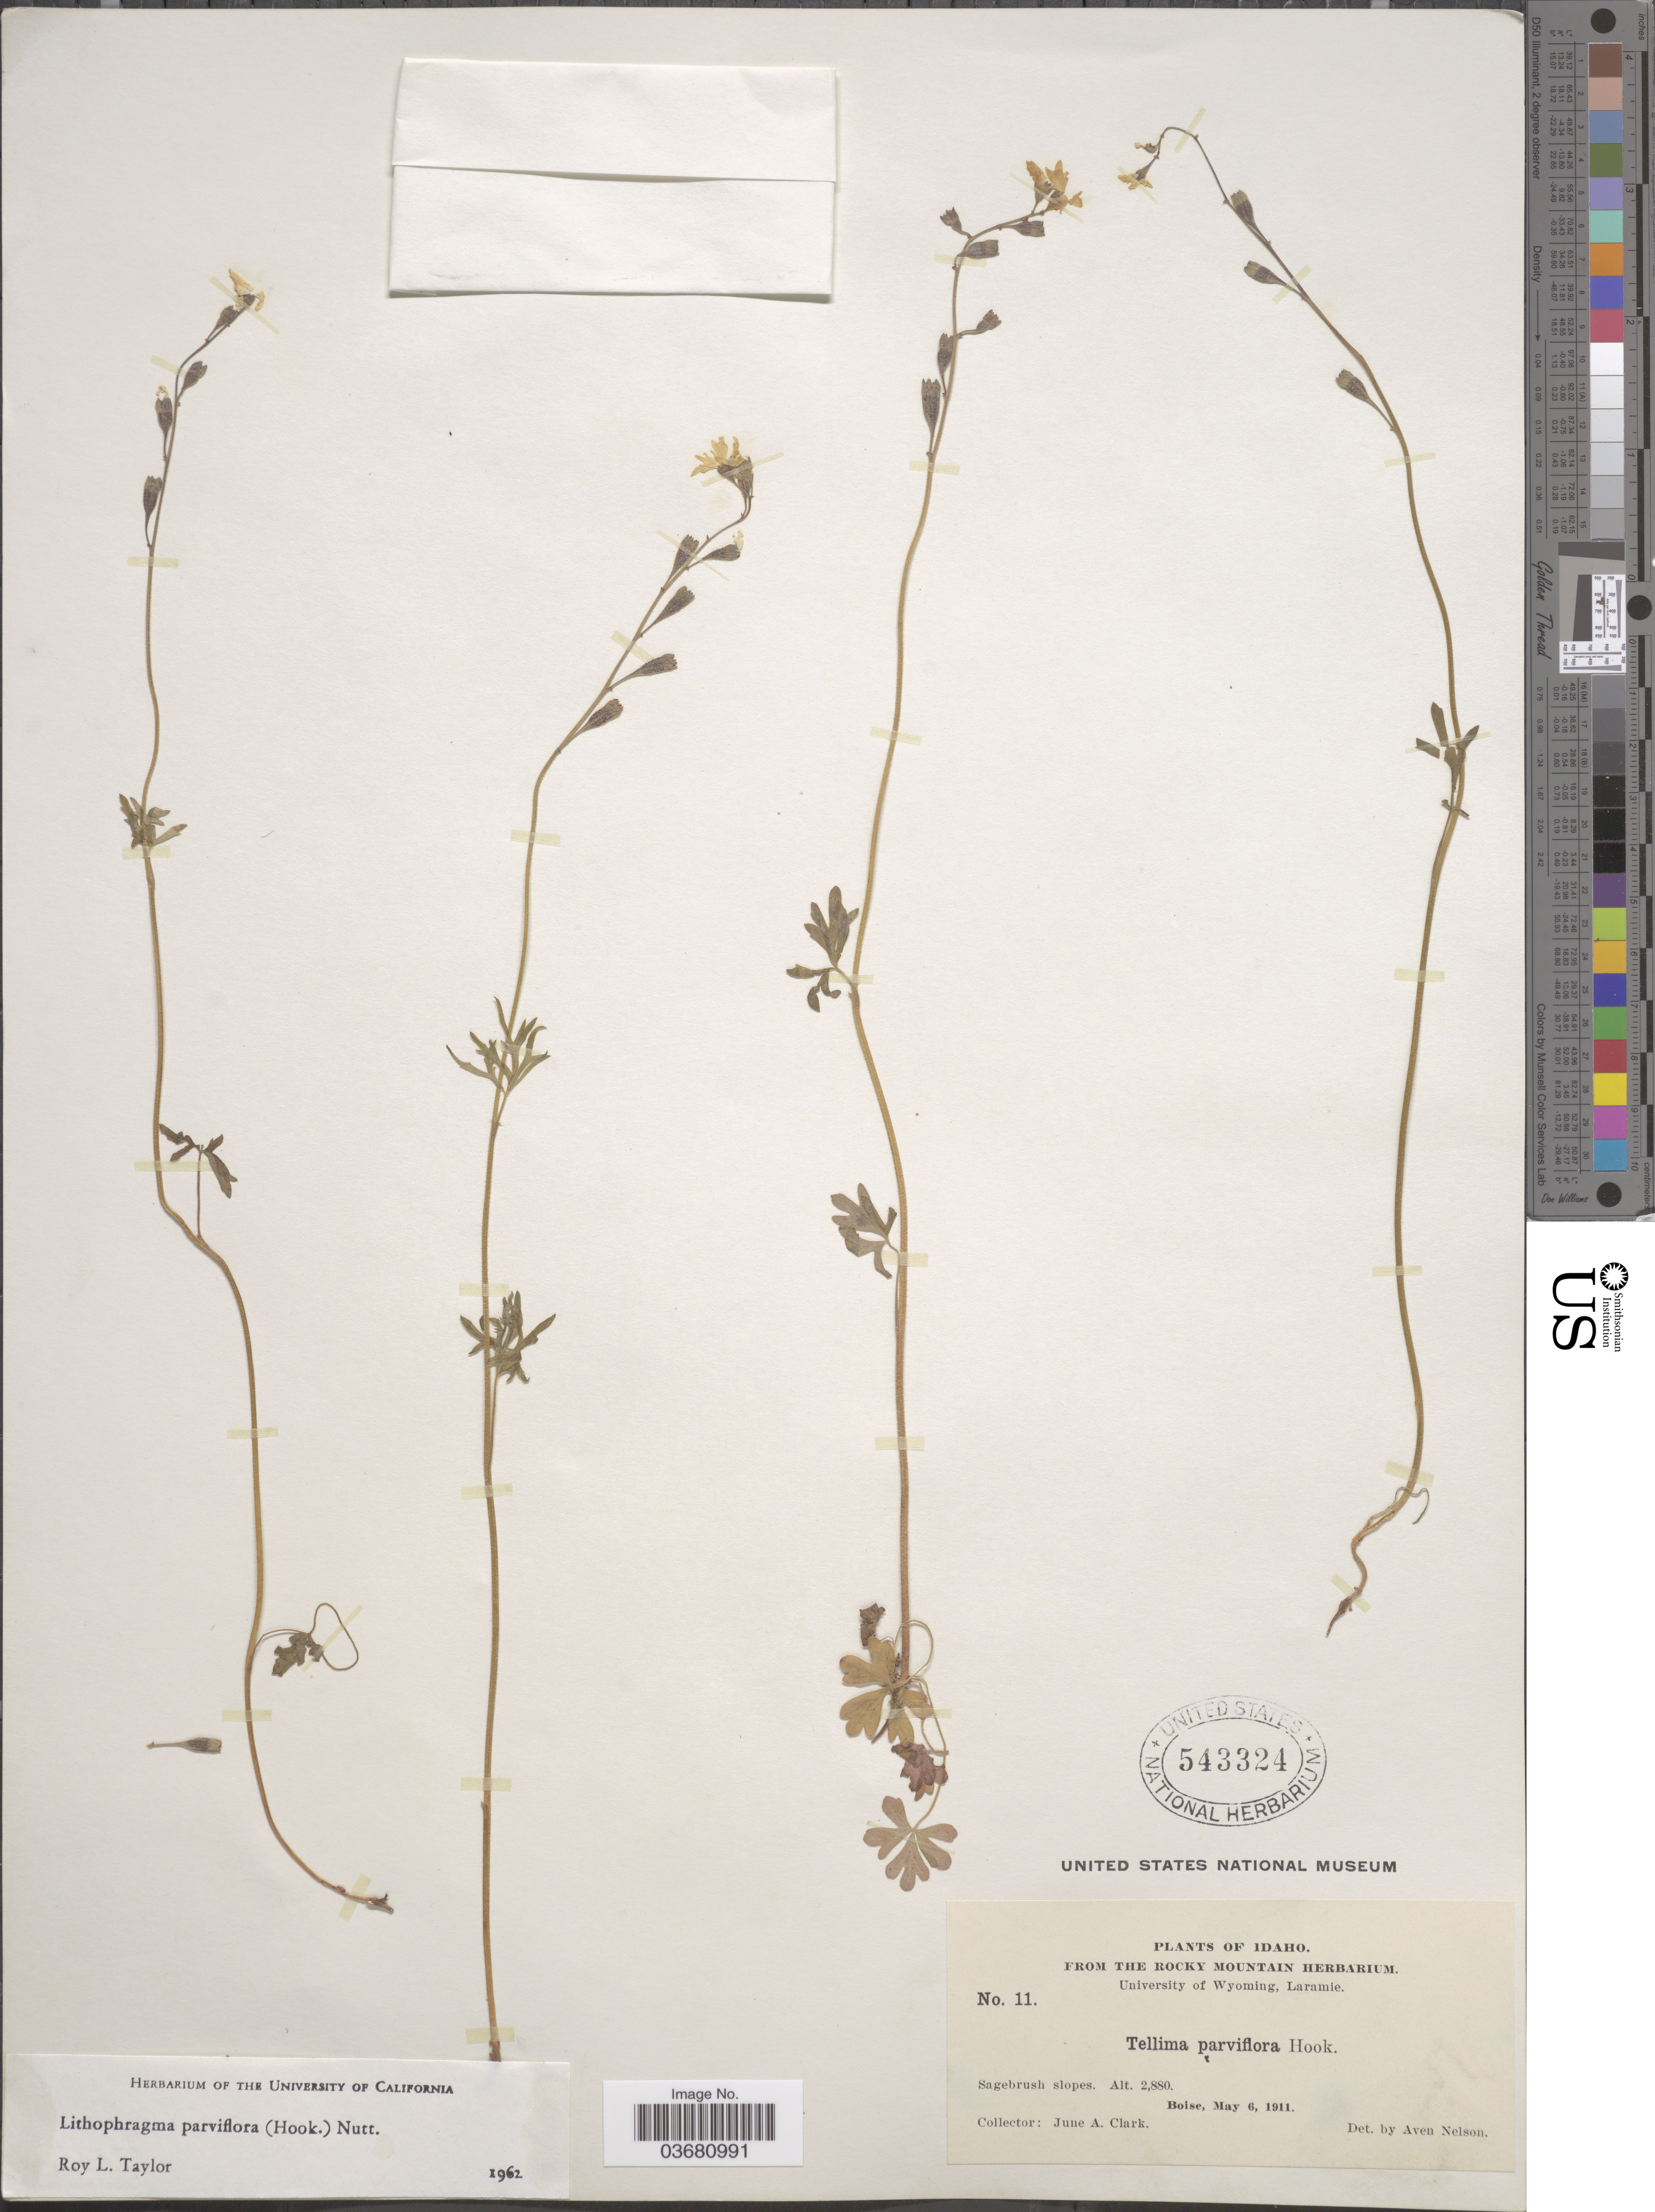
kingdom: Plantae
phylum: Tracheophyta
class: Magnoliopsida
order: Saxifragales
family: Saxifragaceae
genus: Lithophragma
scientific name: Lithophragma parviflorum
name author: (Hook.) Nutt.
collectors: J. A. Clark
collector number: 11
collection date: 1911-05-06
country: United States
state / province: Idaho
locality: Sagebrush slopes. Boise.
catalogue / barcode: US 543324